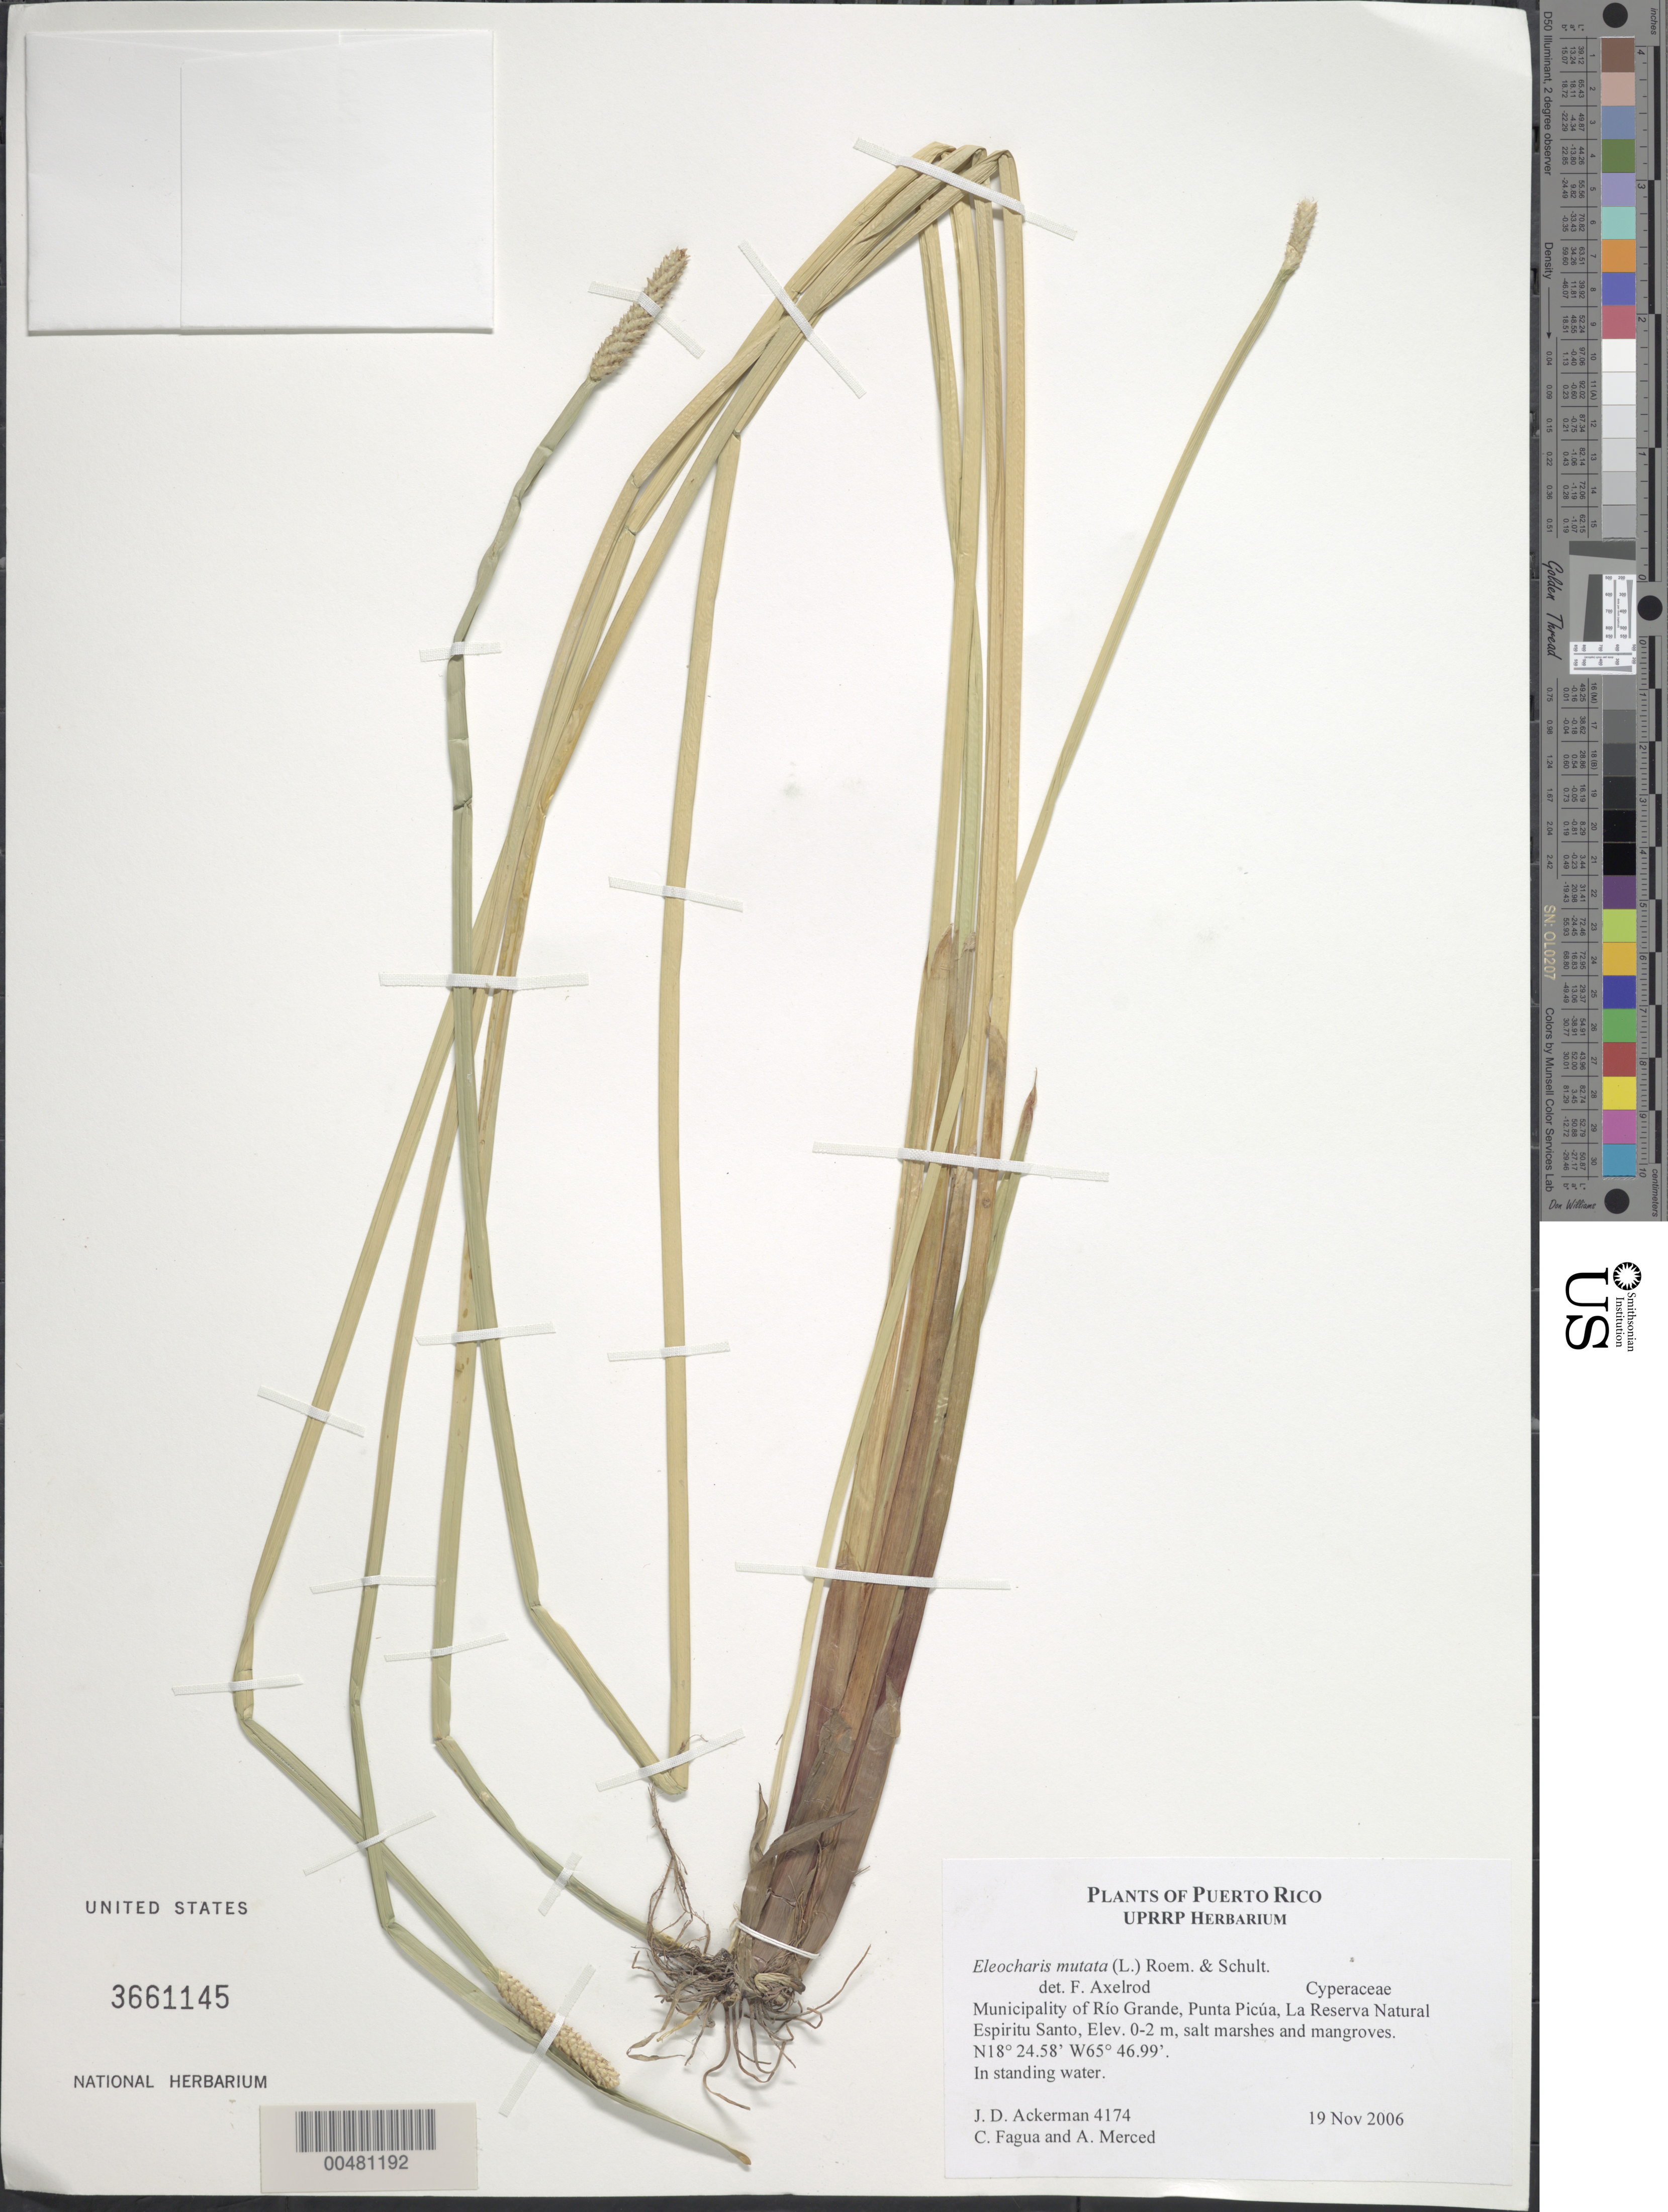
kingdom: Plantae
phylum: Tracheophyta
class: Liliopsida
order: Poales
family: Cyperaceae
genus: Eleocharis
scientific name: Eleocharis mutata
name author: (L.) Roem. & Schult.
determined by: Axelrod, F. S.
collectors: J. D. Ackerman, C. Fagua & A. Merced Alejandro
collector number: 4174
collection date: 2006-11-19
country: Puerto Rico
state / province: Río Grande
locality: Punta Picúa, La Reserva Natural Espiritu Santo.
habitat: Salt marshes and mangroves. In standing water.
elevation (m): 0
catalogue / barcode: US 3661145